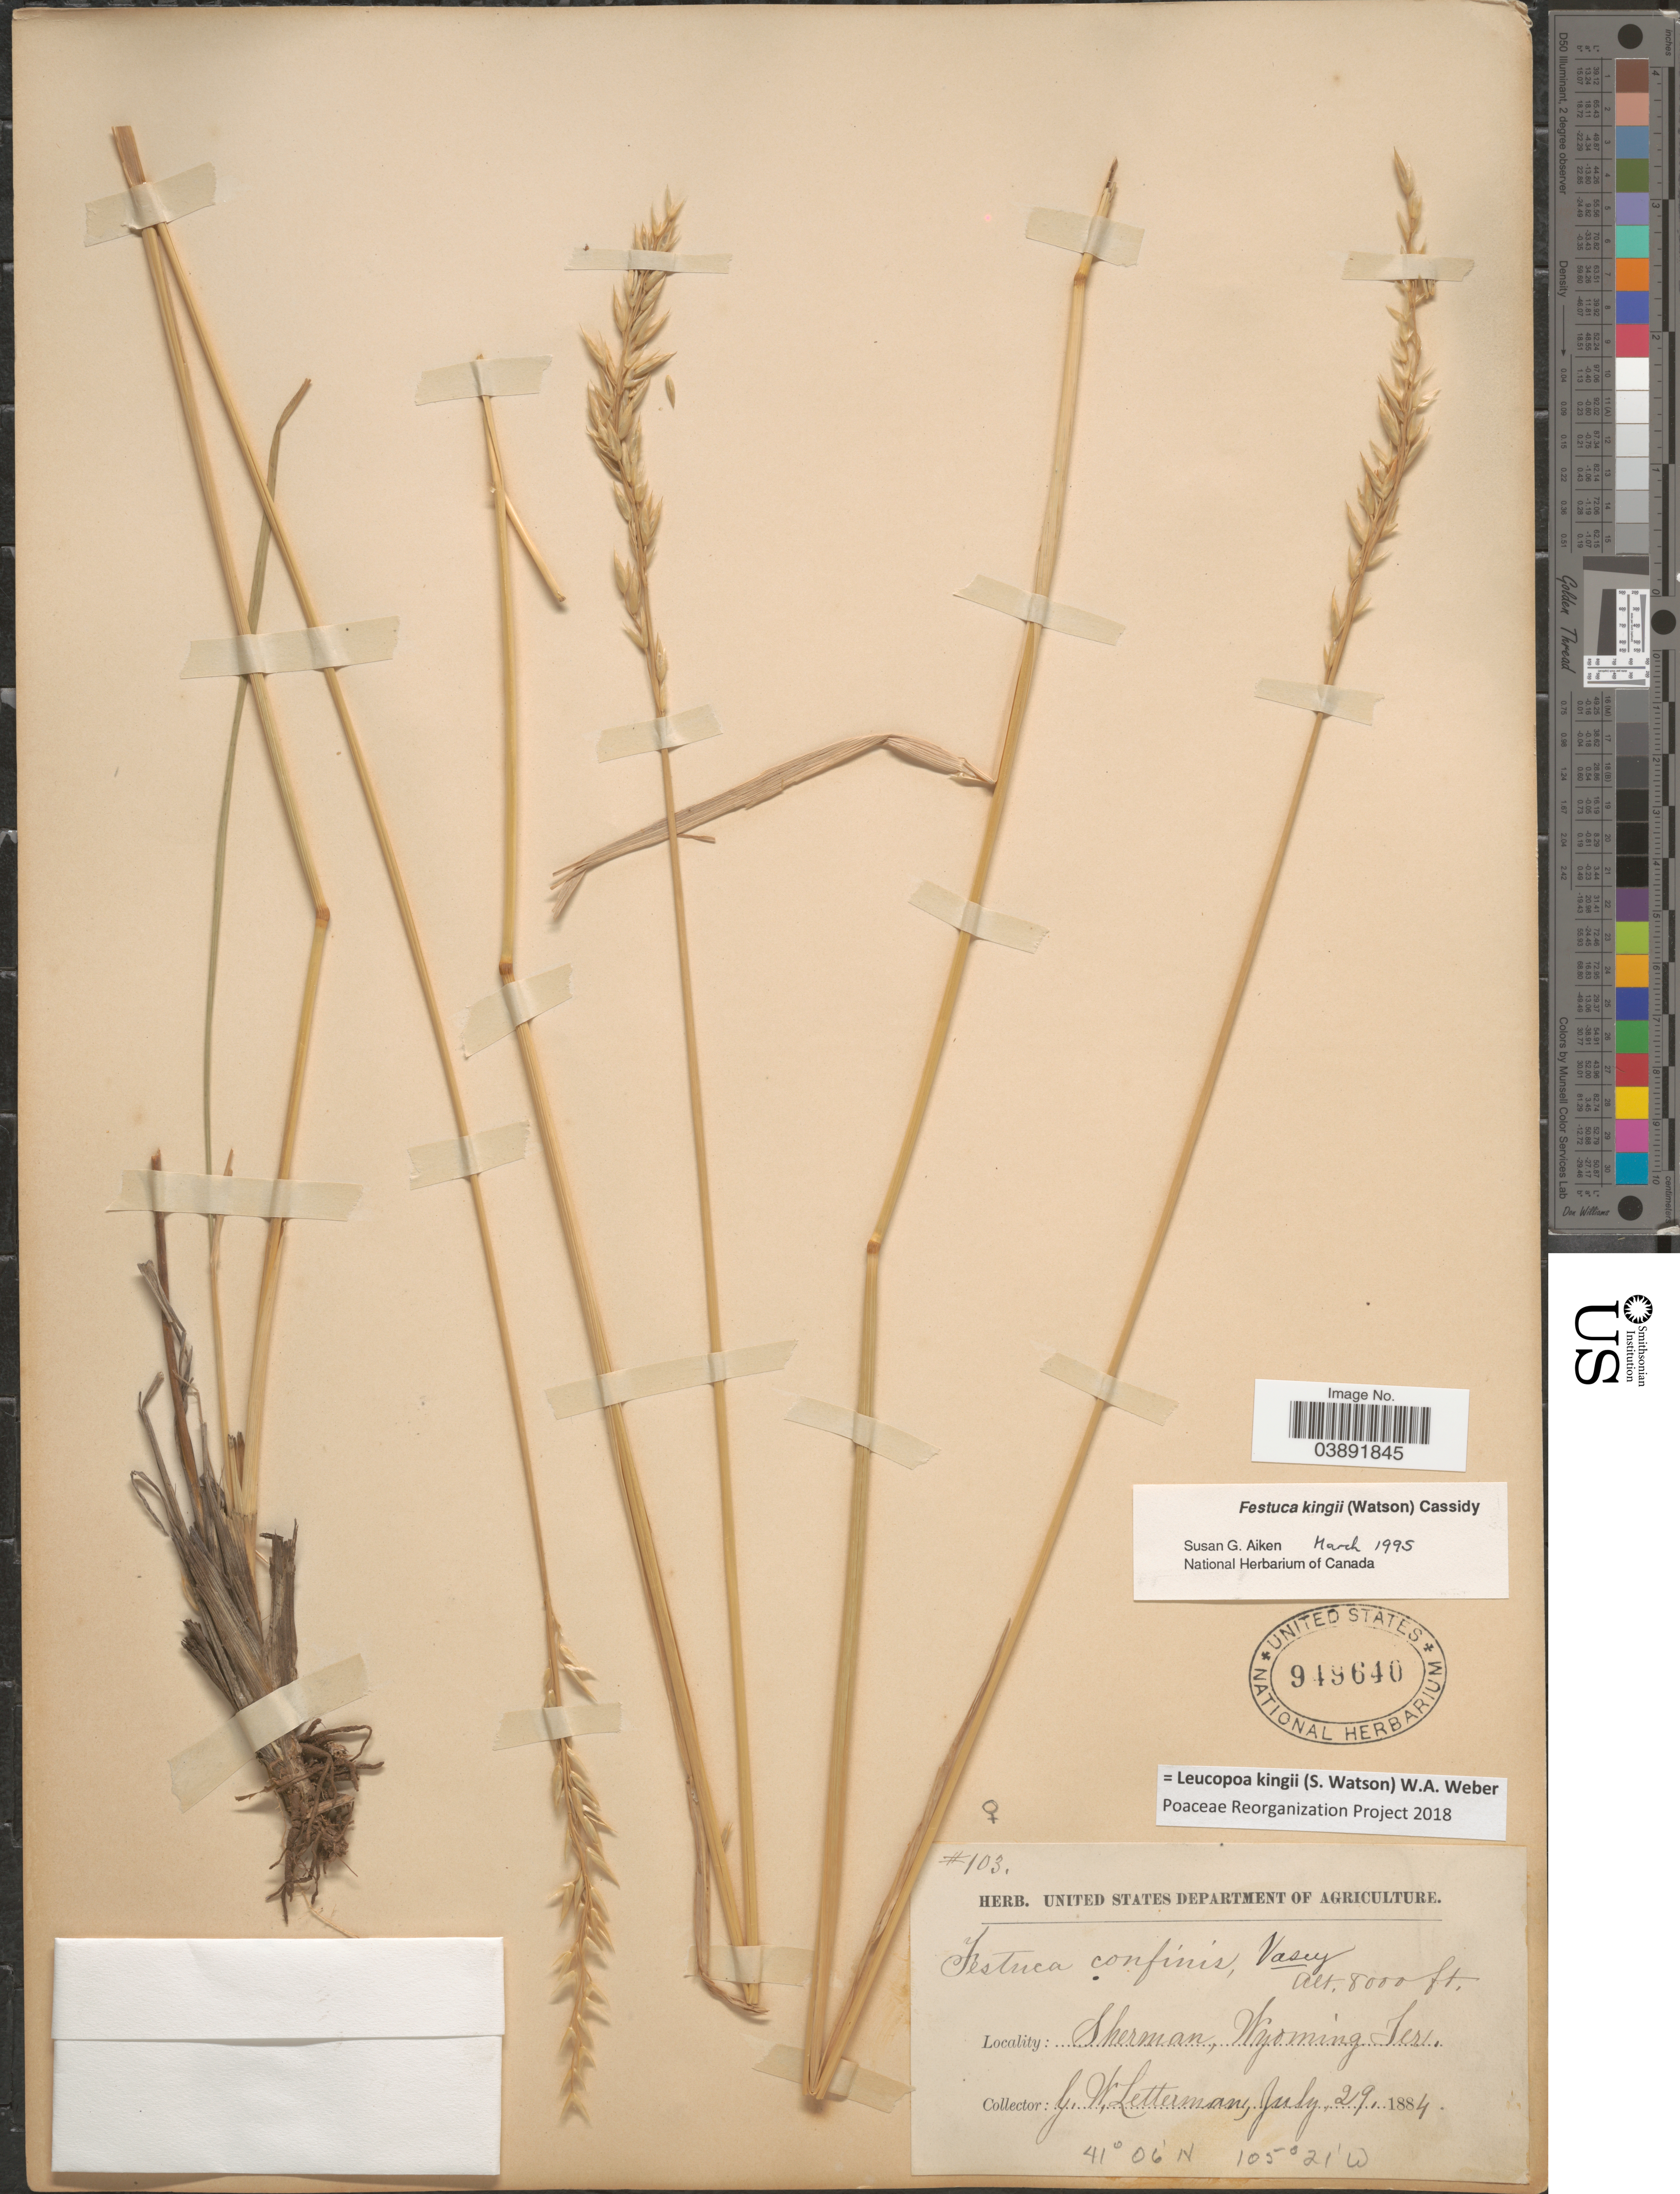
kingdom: Plantae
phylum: Tracheophyta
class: Liliopsida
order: Poales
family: Poaceae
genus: Hesperochloa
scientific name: Hesperochloa kingii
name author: (S. Watson) Rydb.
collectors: G. W. Letterman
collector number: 103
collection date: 1884-07-29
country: United States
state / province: Wyoming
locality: Sherman.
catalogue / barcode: US 949640